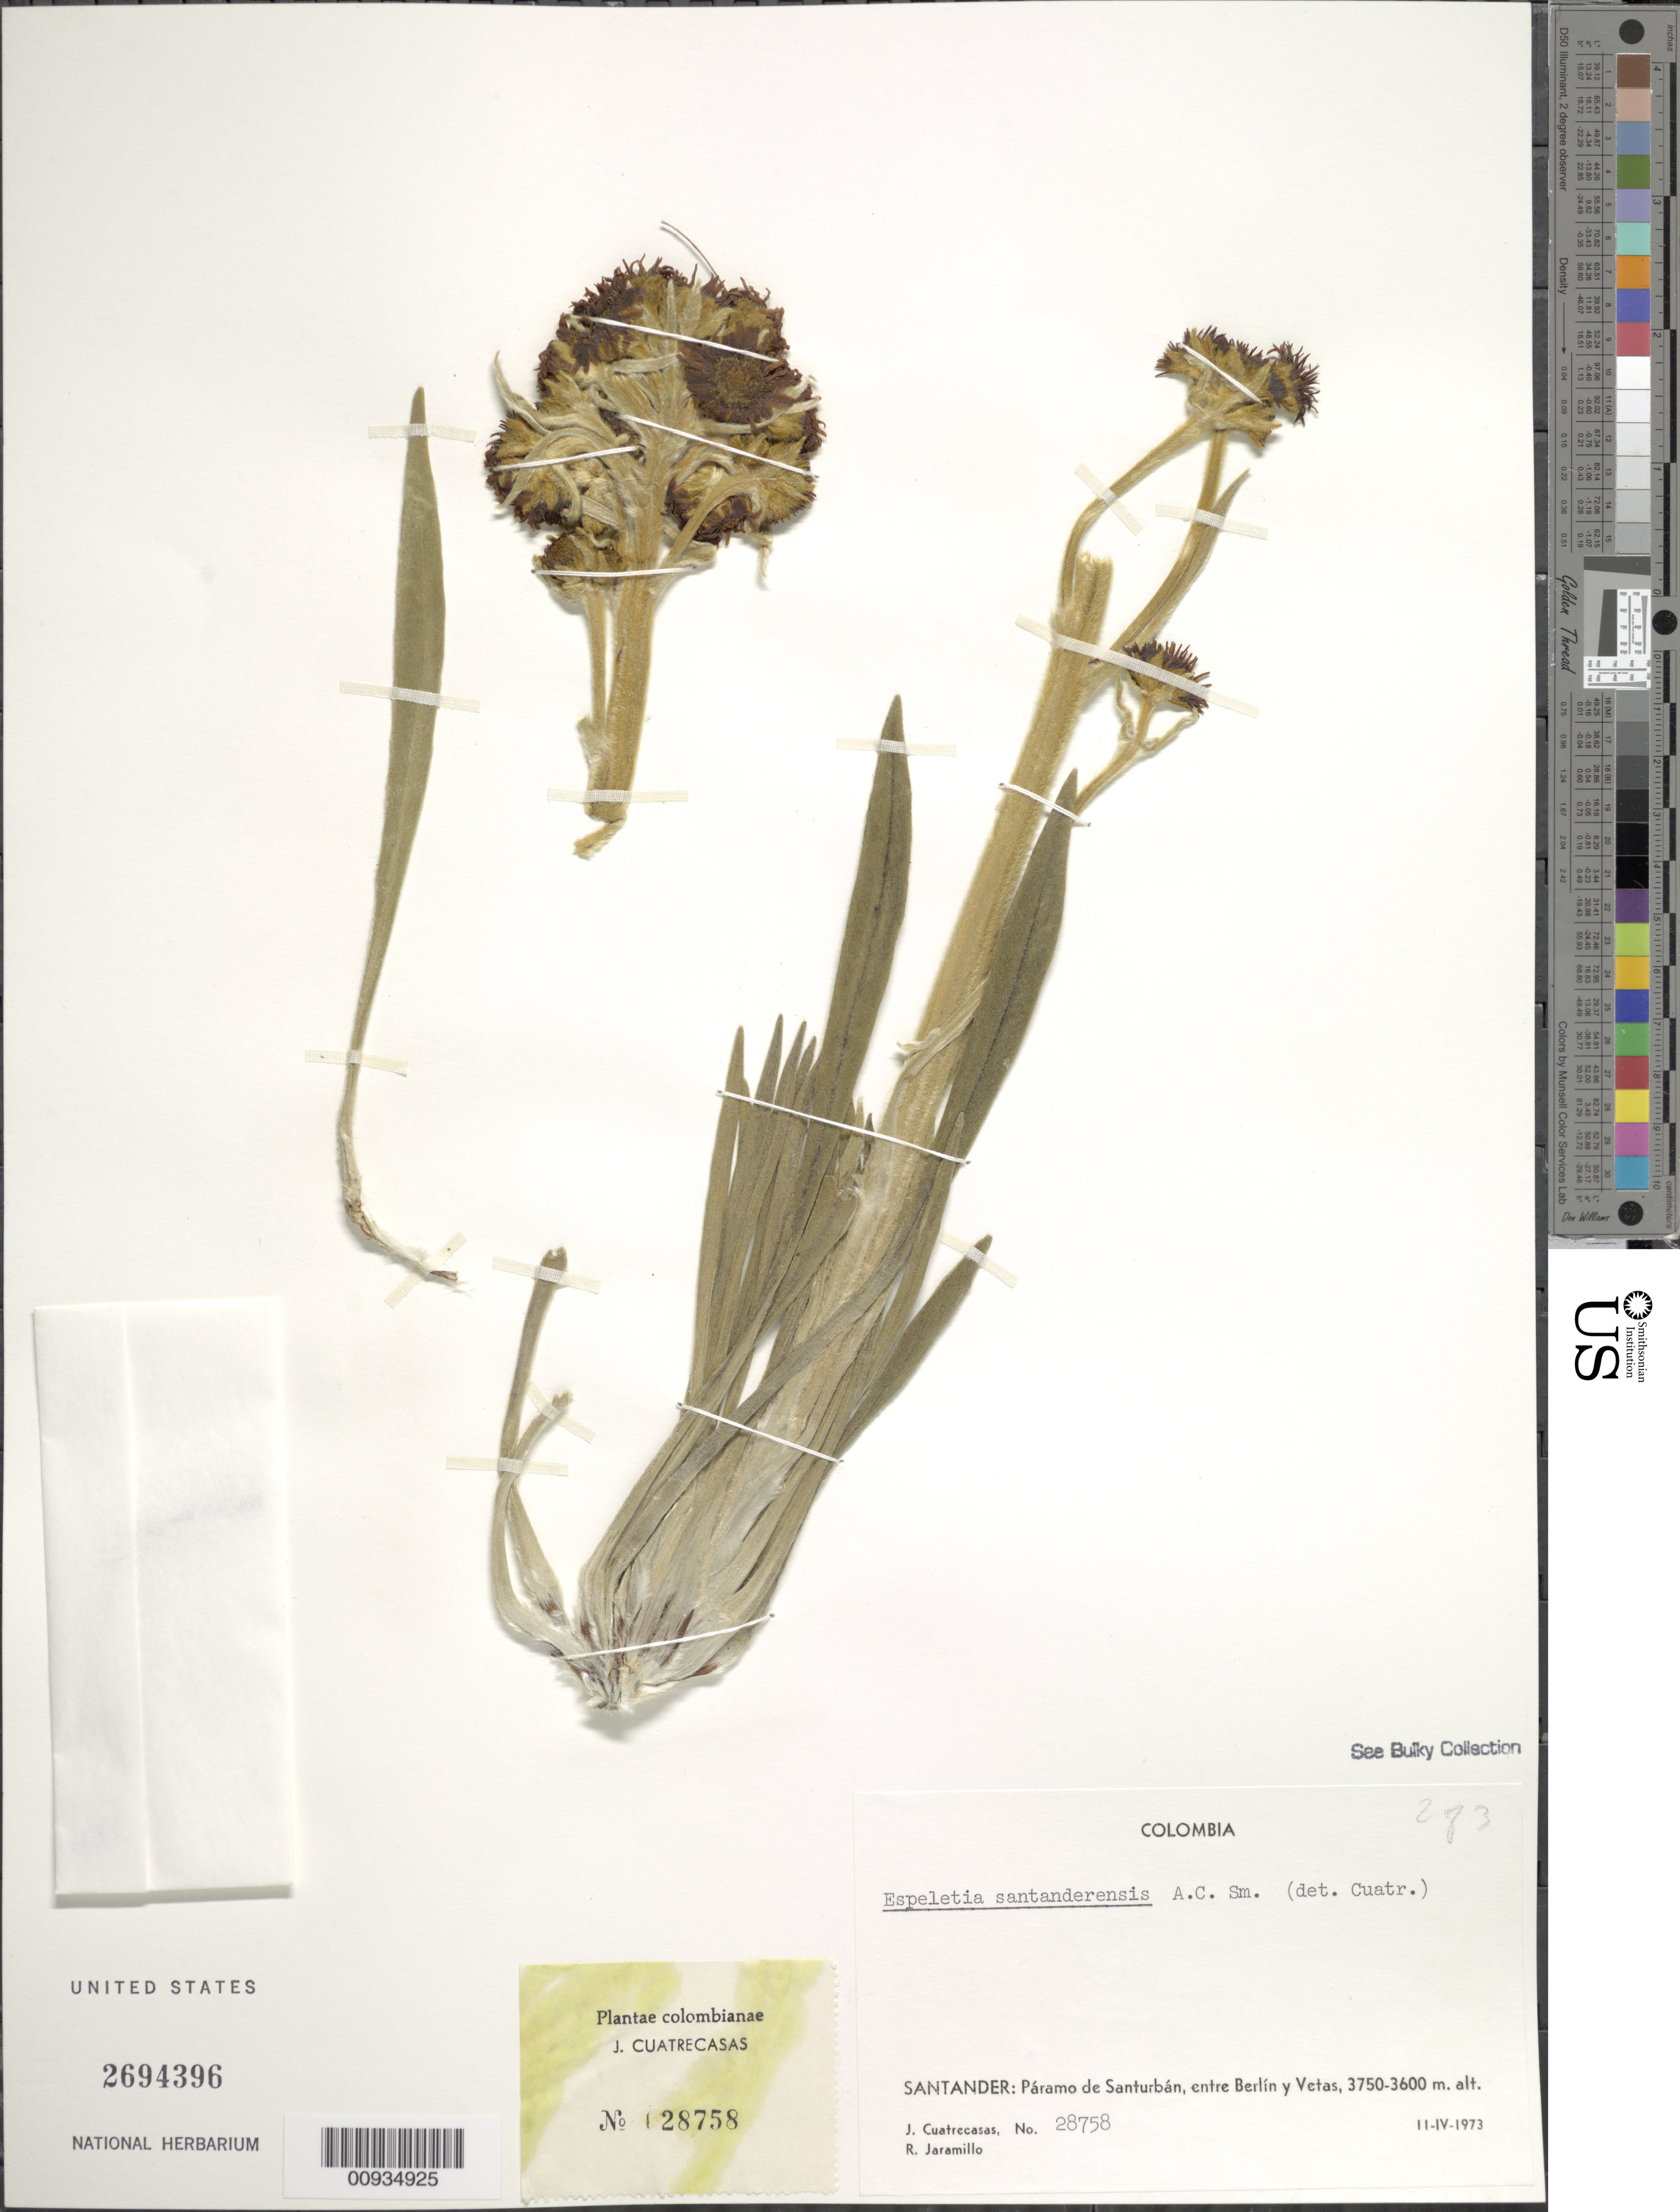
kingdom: Plantae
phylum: Tracheophyta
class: Magnoliopsida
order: Asterales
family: Asteraceae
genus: Espeletiopsis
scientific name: Espeletiopsis santanderensis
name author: (A.C. Sm.) Cuatrec.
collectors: J. Cuatrecasas & R. Jaramillo M.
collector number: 28756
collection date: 1973-04-11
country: Colombia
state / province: Santander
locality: Paramo de Santurban, entre Berlin y Vetas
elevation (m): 3600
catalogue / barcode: US 2694396